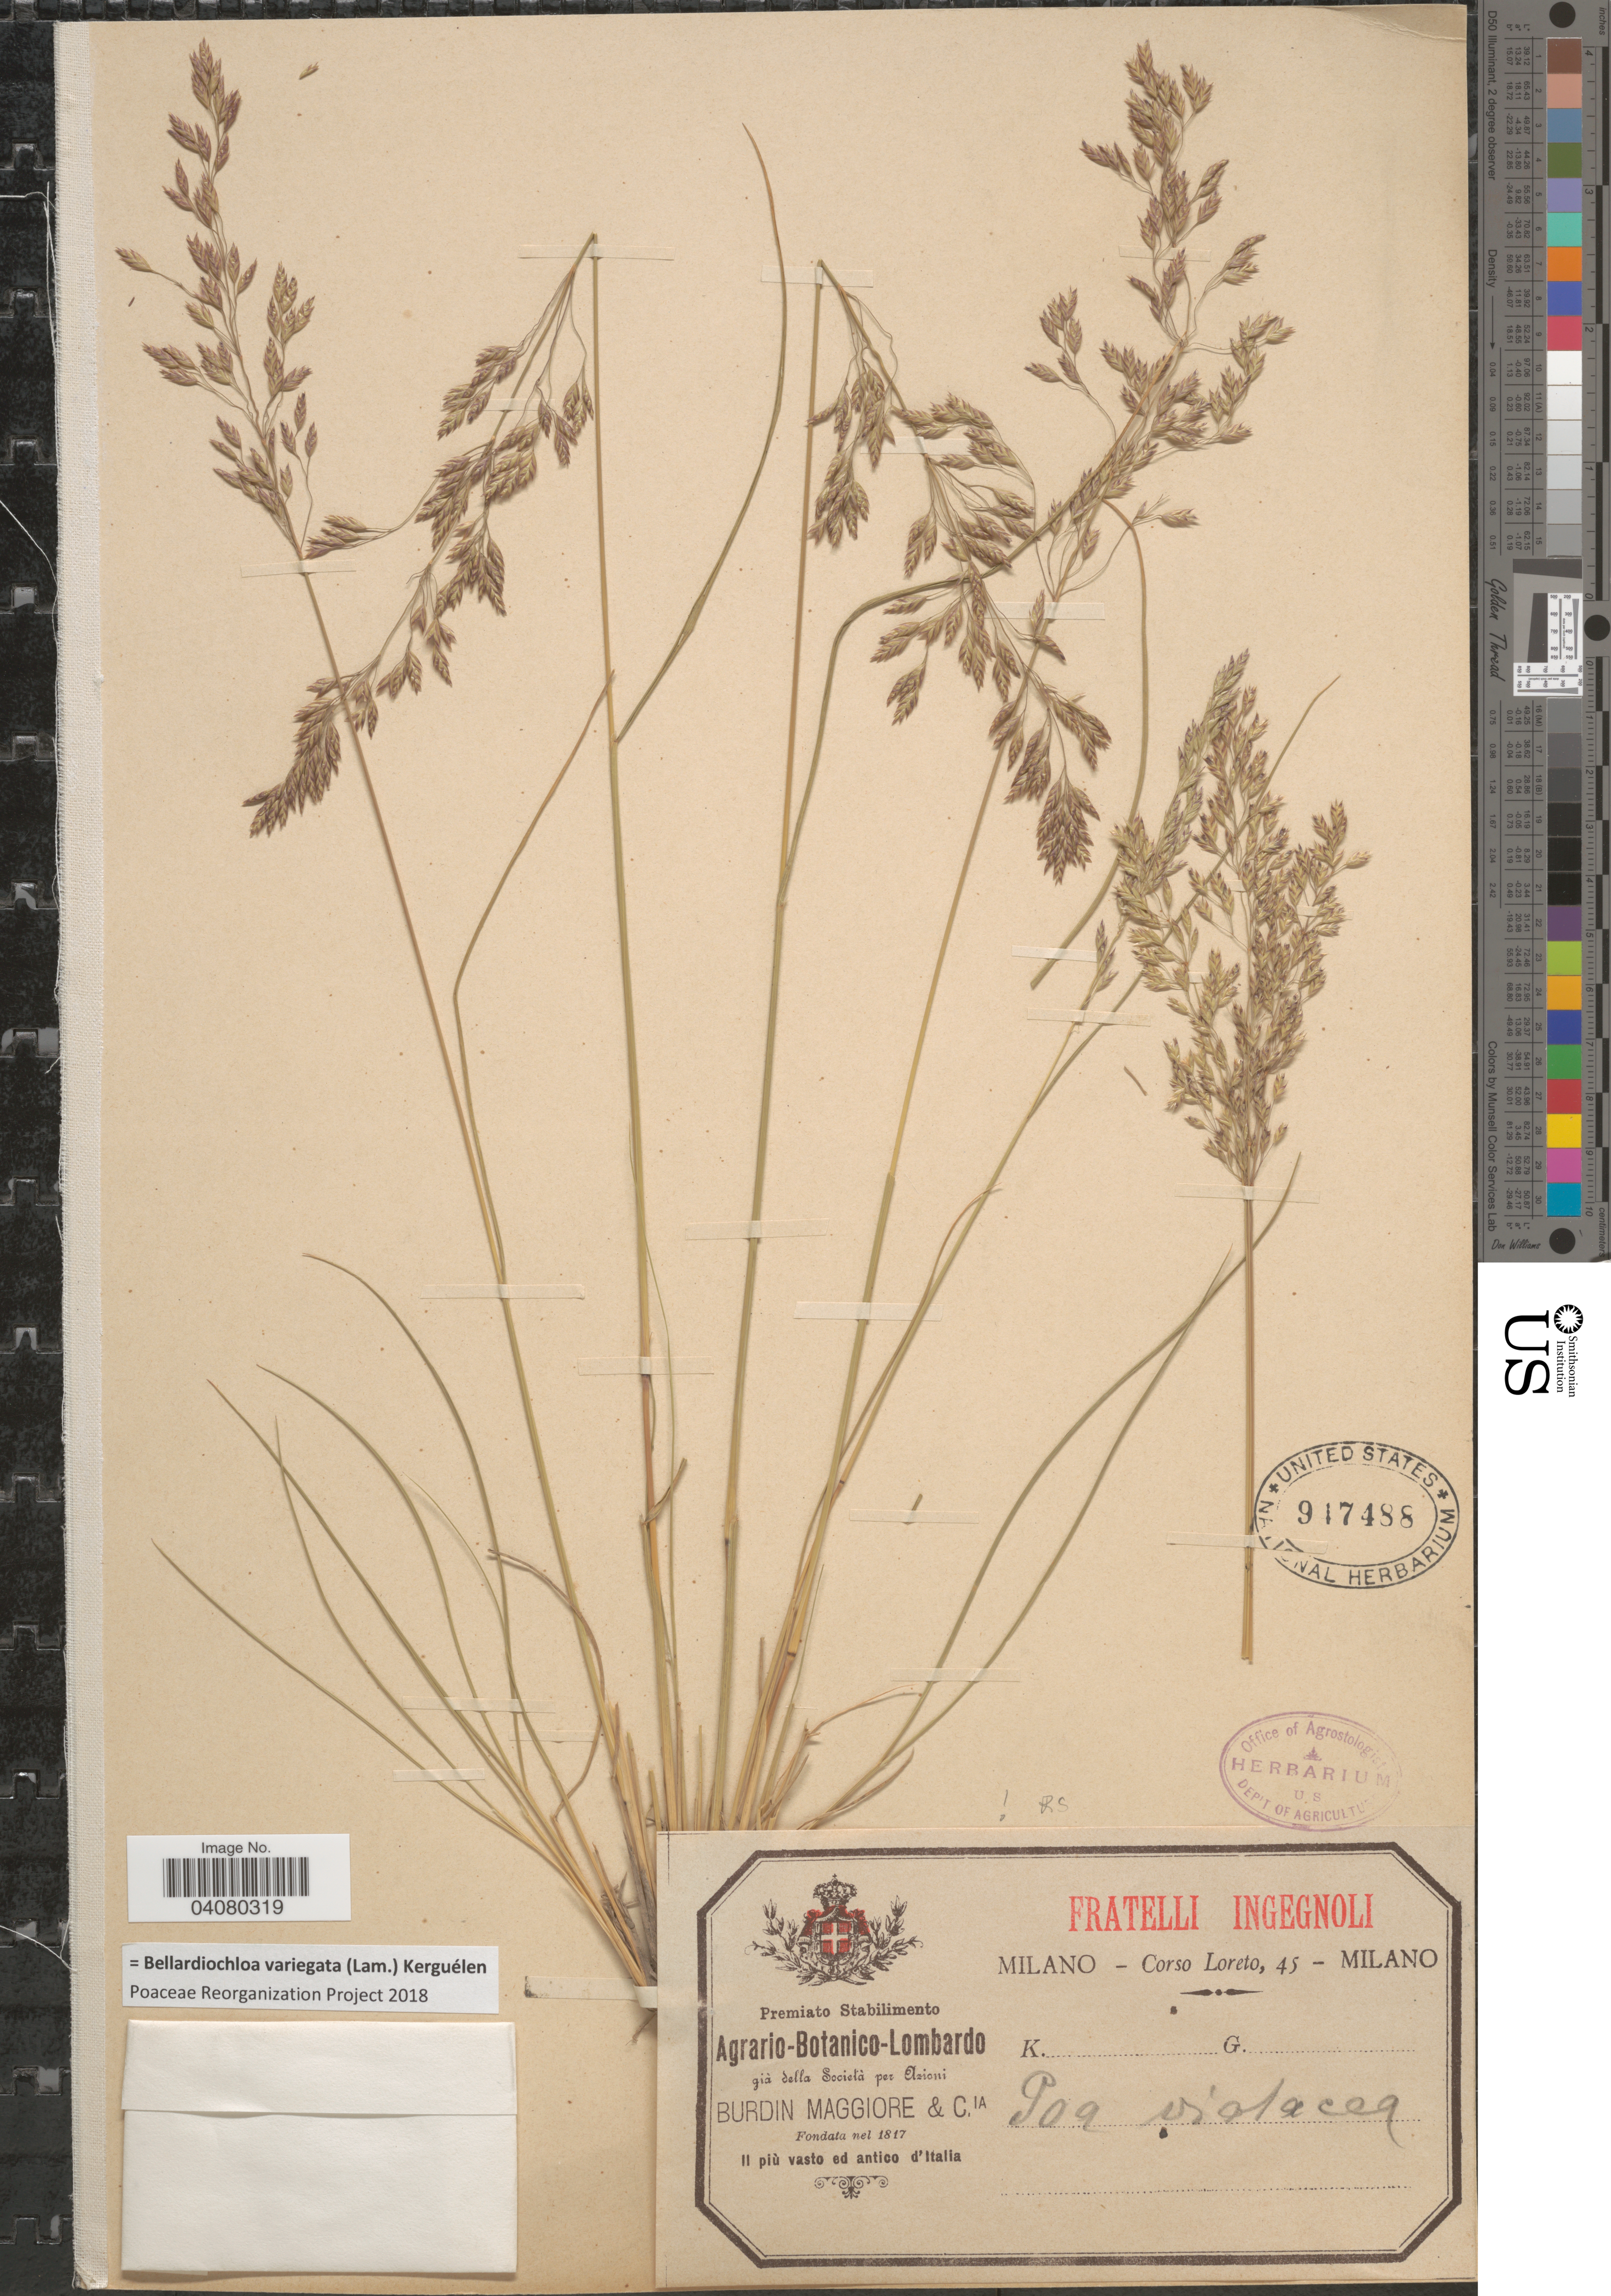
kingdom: Plantae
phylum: Tracheophyta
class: Liliopsida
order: Poales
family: Poaceae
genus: Bellardiochloa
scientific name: Bellardiochloa variegata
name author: (Lam.) Kerguélen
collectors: Loreto, C.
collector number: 45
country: Italy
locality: Il più vasto ed antico d'Italia.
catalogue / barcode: US 947488